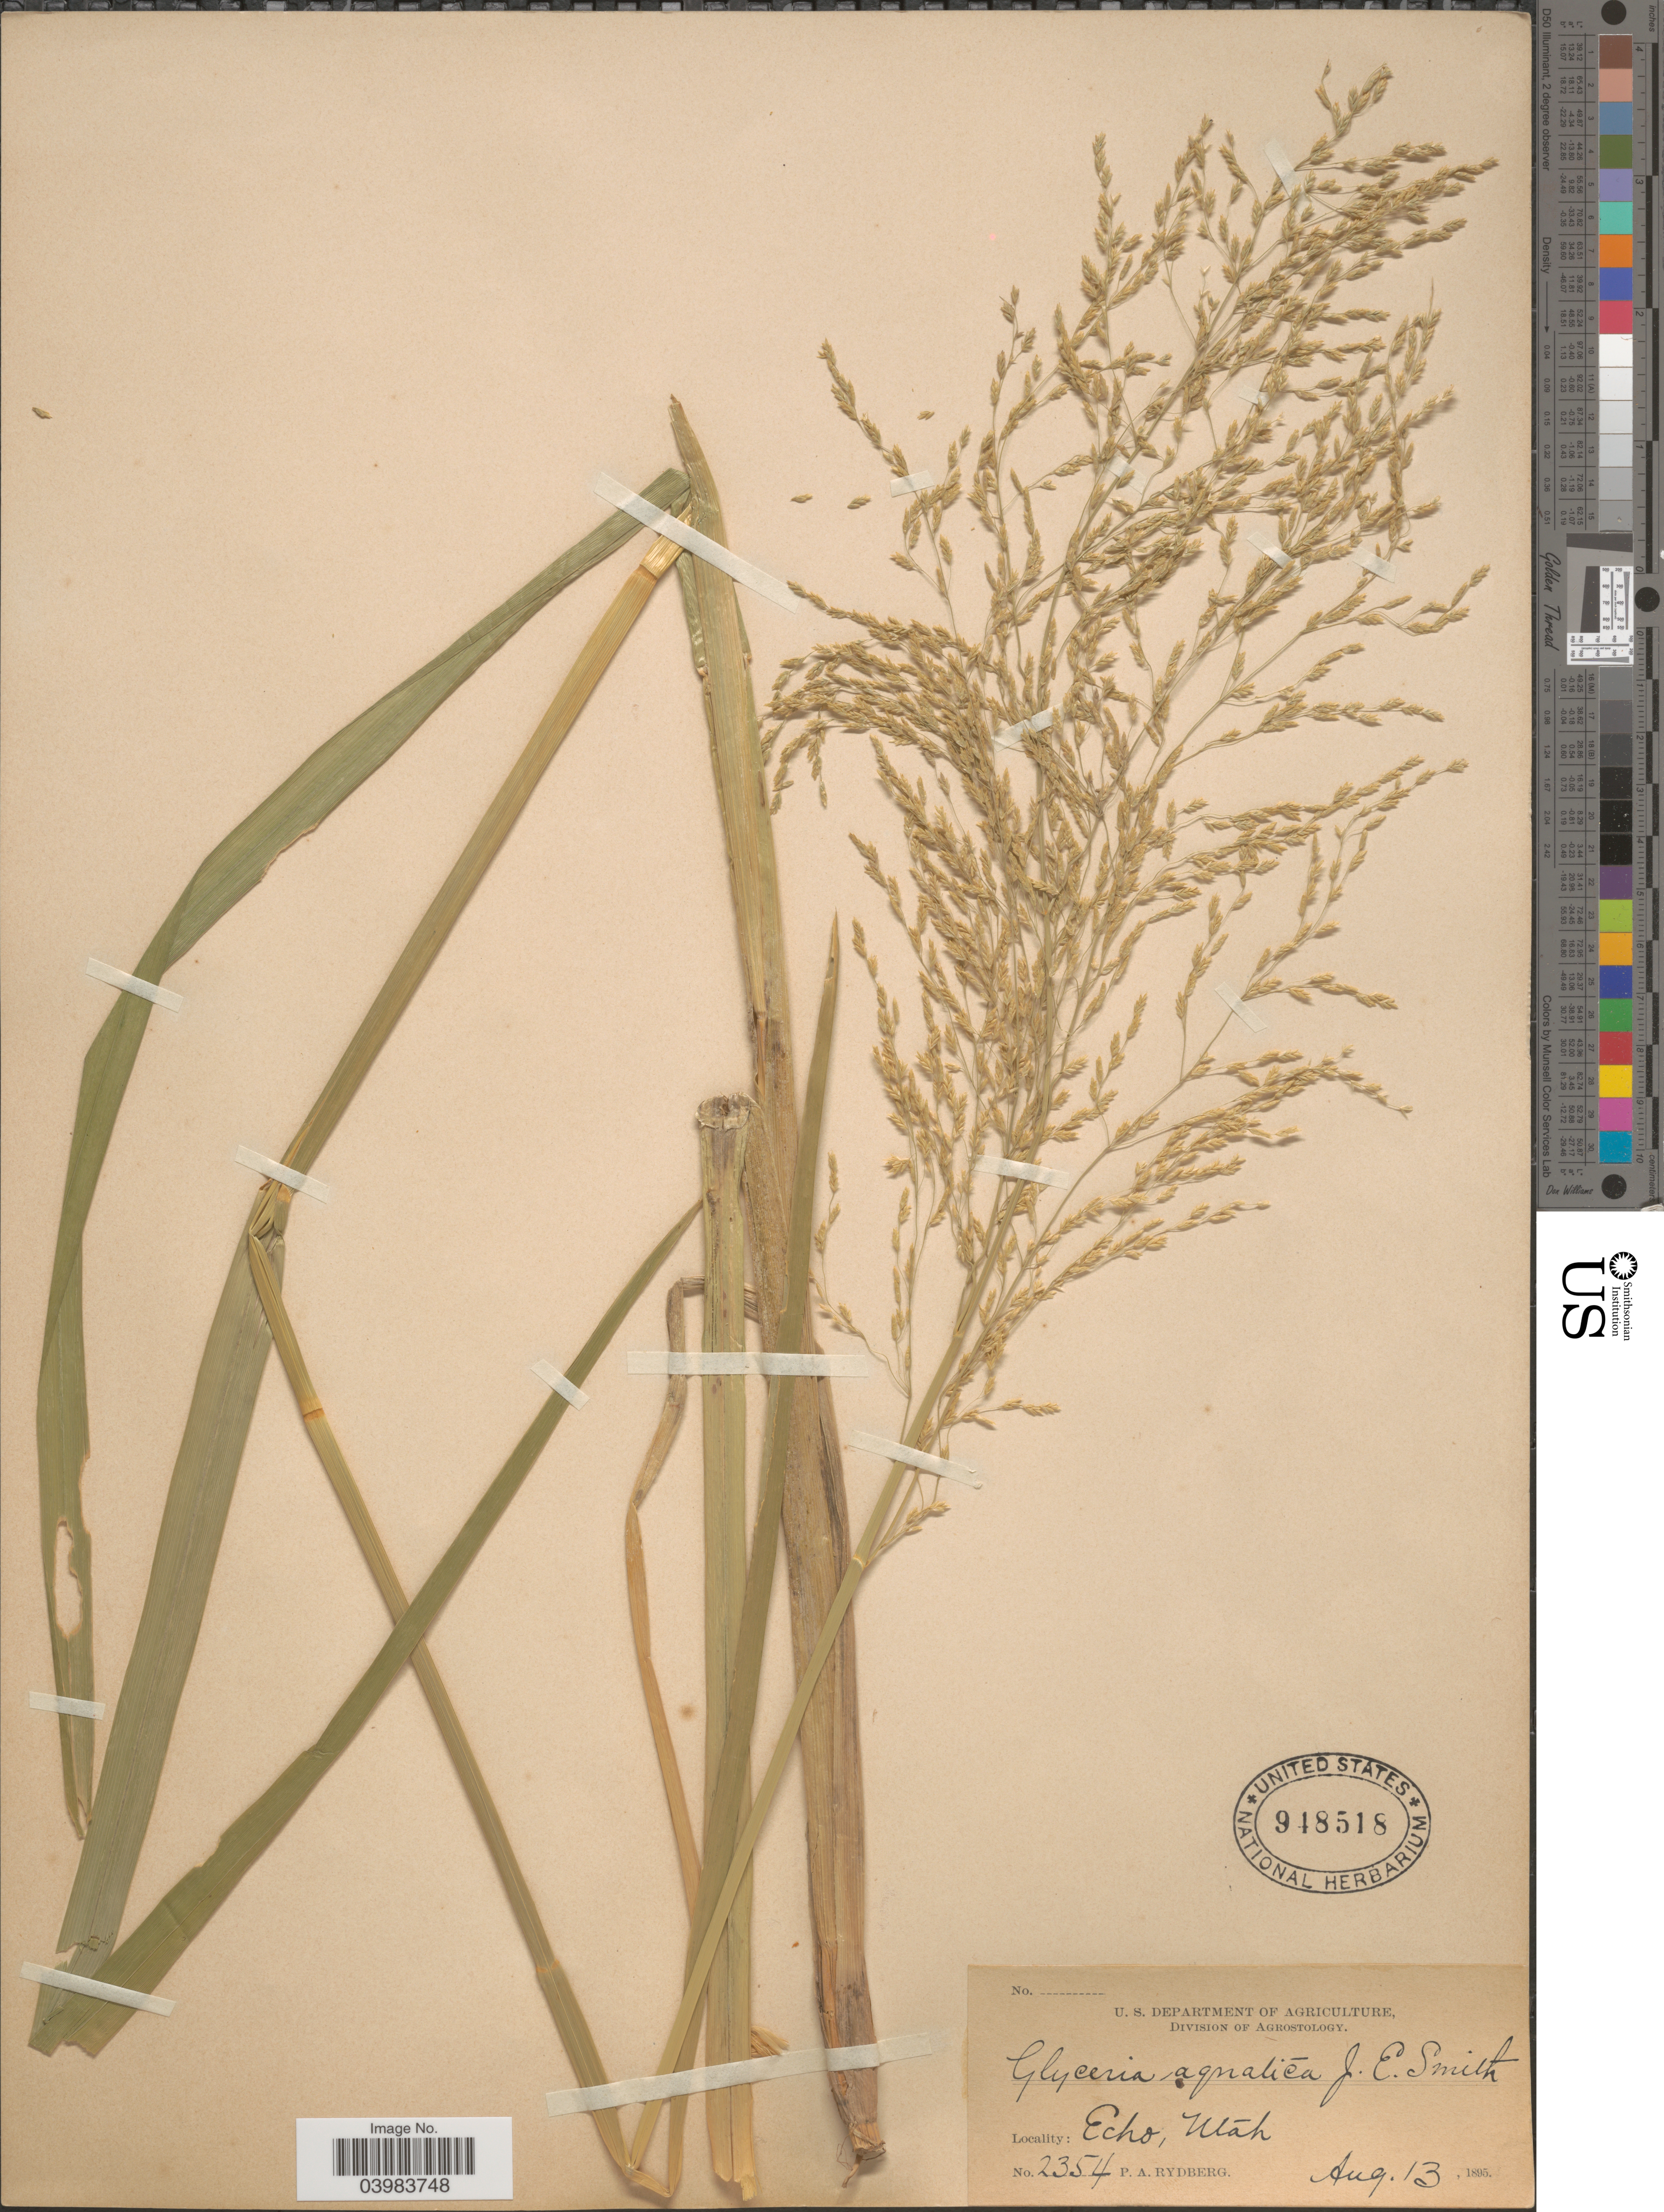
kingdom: Plantae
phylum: Tracheophyta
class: Liliopsida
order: Poales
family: Poaceae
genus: Glyceria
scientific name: Glyceria grandis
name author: S. Watson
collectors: P. A. Rydberg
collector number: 2354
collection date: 1895-08-13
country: United States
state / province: Utah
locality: Echo.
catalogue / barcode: US 948518